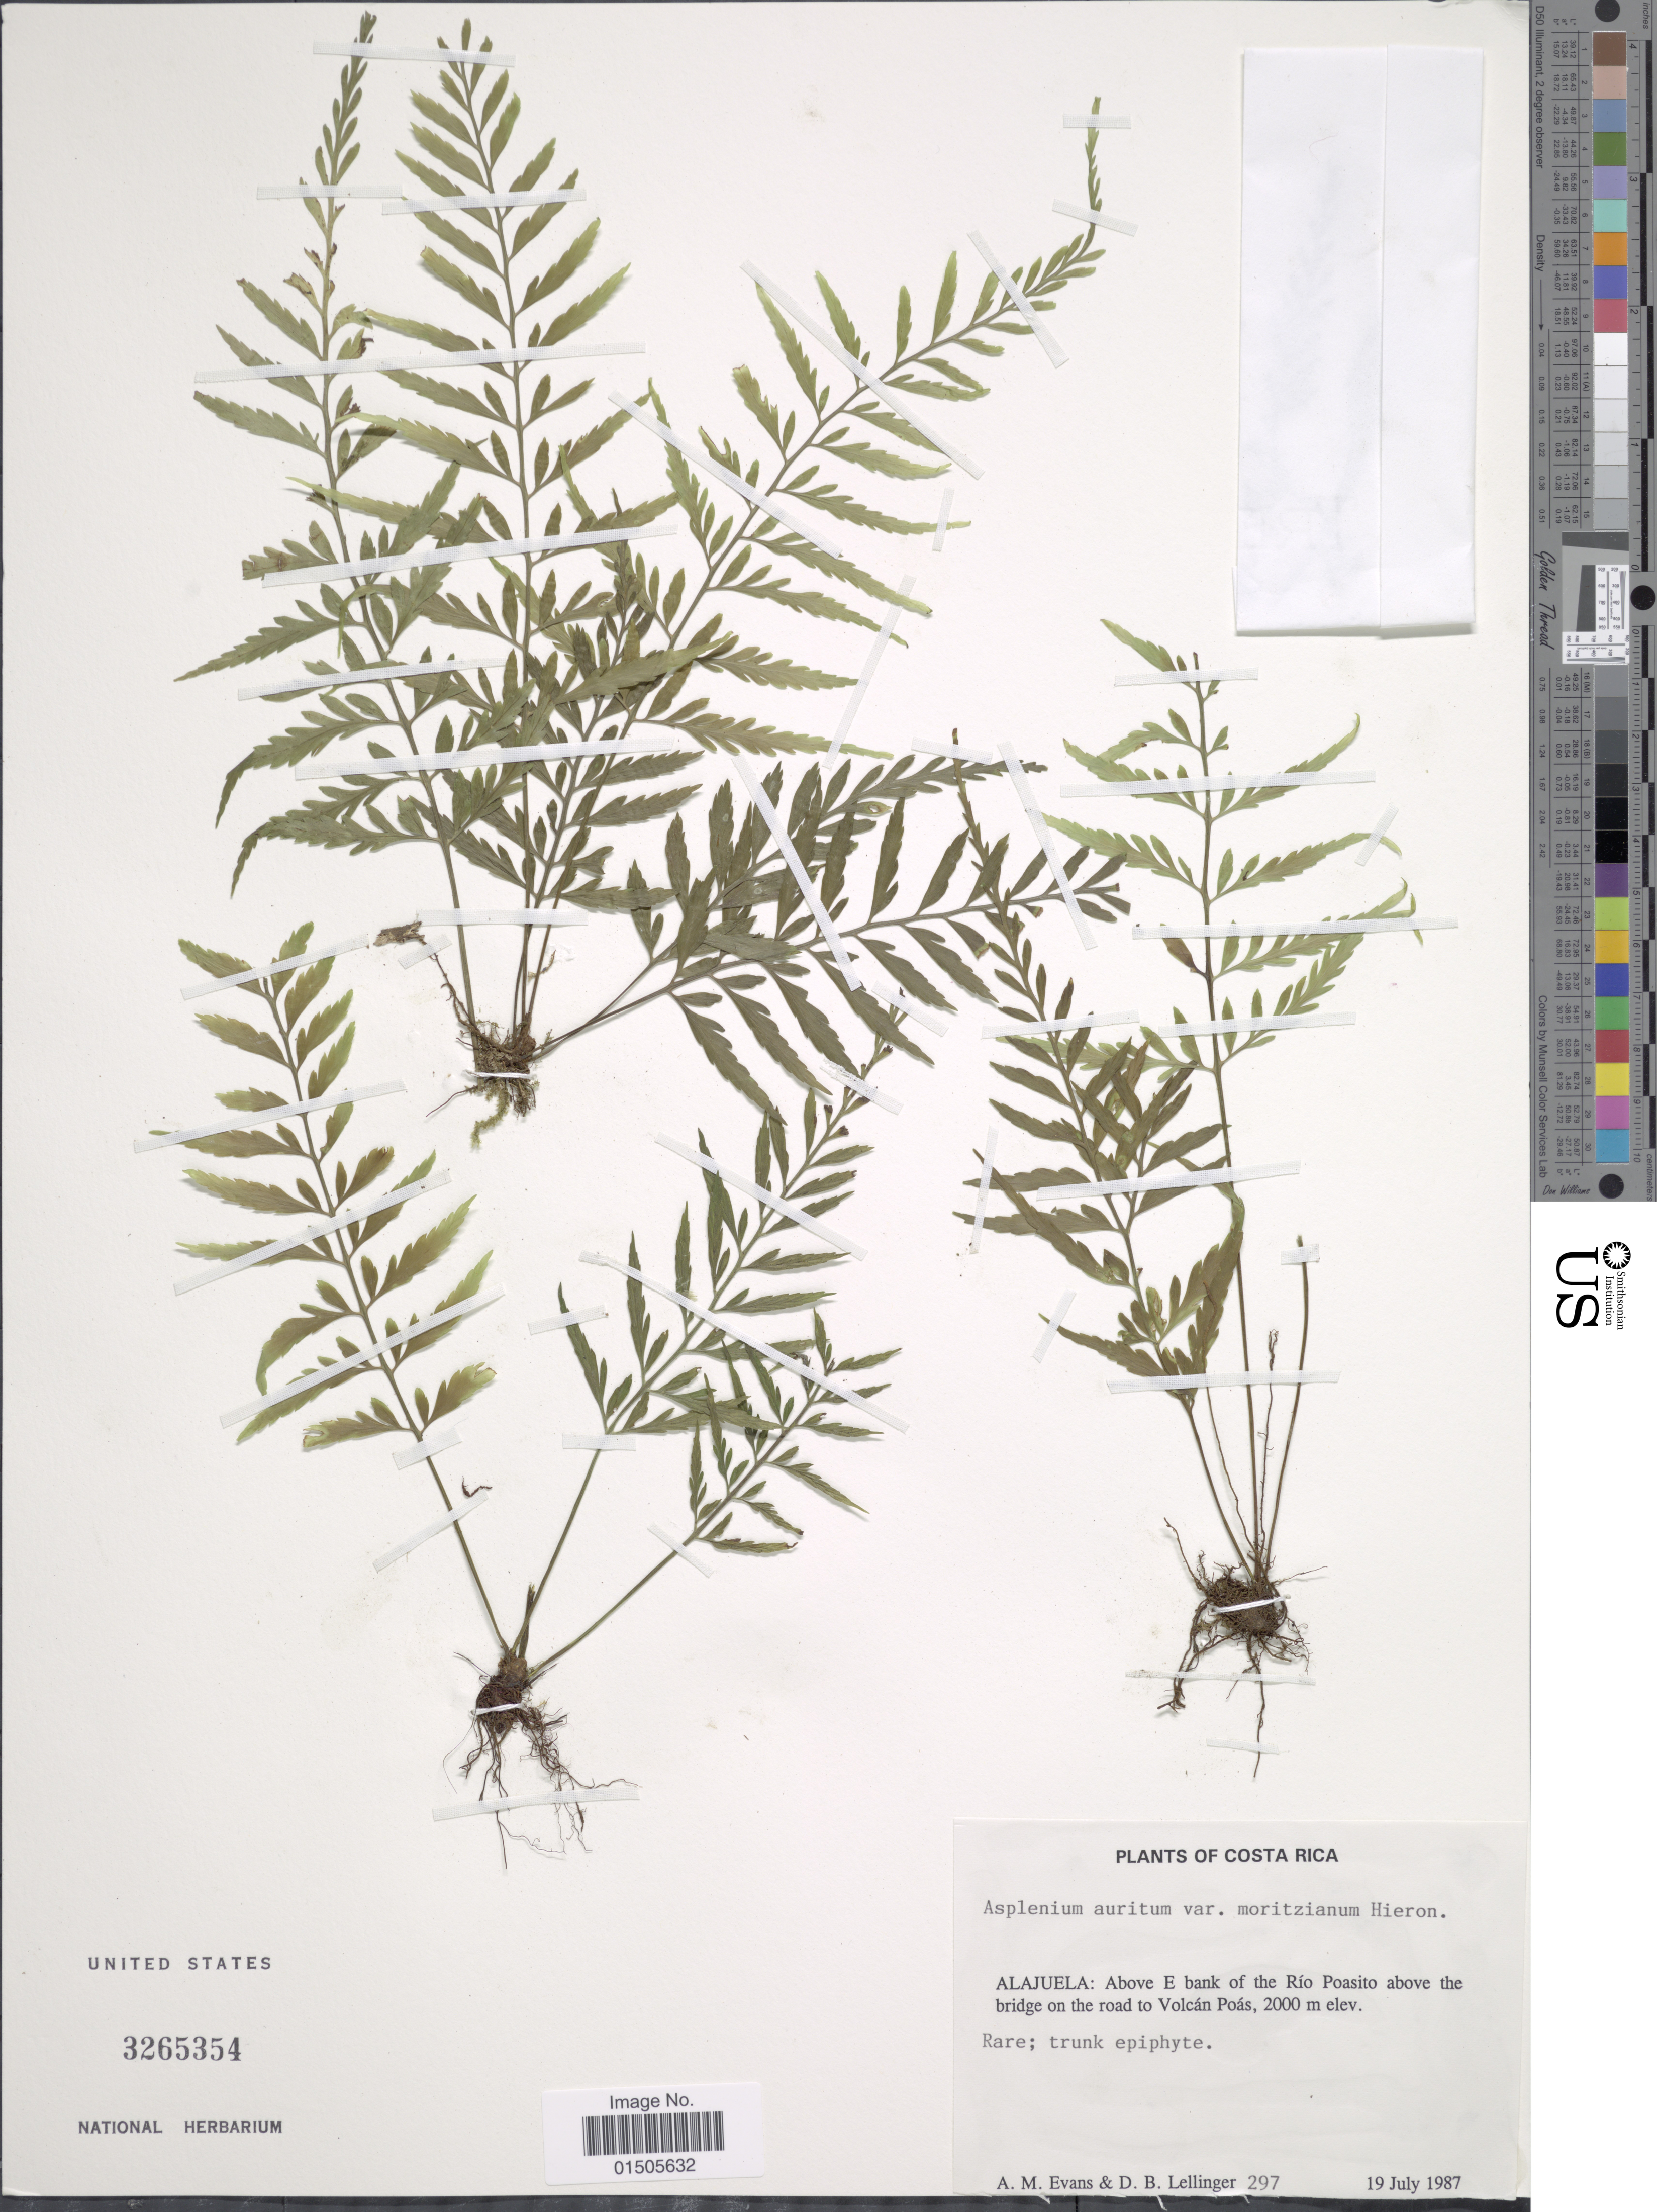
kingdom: Plantae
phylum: Tracheophyta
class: Polypodiopsida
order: Polypodiales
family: Aspleniaceae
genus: Asplenium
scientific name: Asplenium auritum var. moritzianum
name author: Hieron.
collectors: A. M. Evans & D. B. Lellinger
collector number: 297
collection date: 1987-07-19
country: Costa Rica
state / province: Alajuela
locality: Above E bank of the Rio Poasito above the bridge on the road to Volcan Poas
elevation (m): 2000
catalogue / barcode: US 3265354